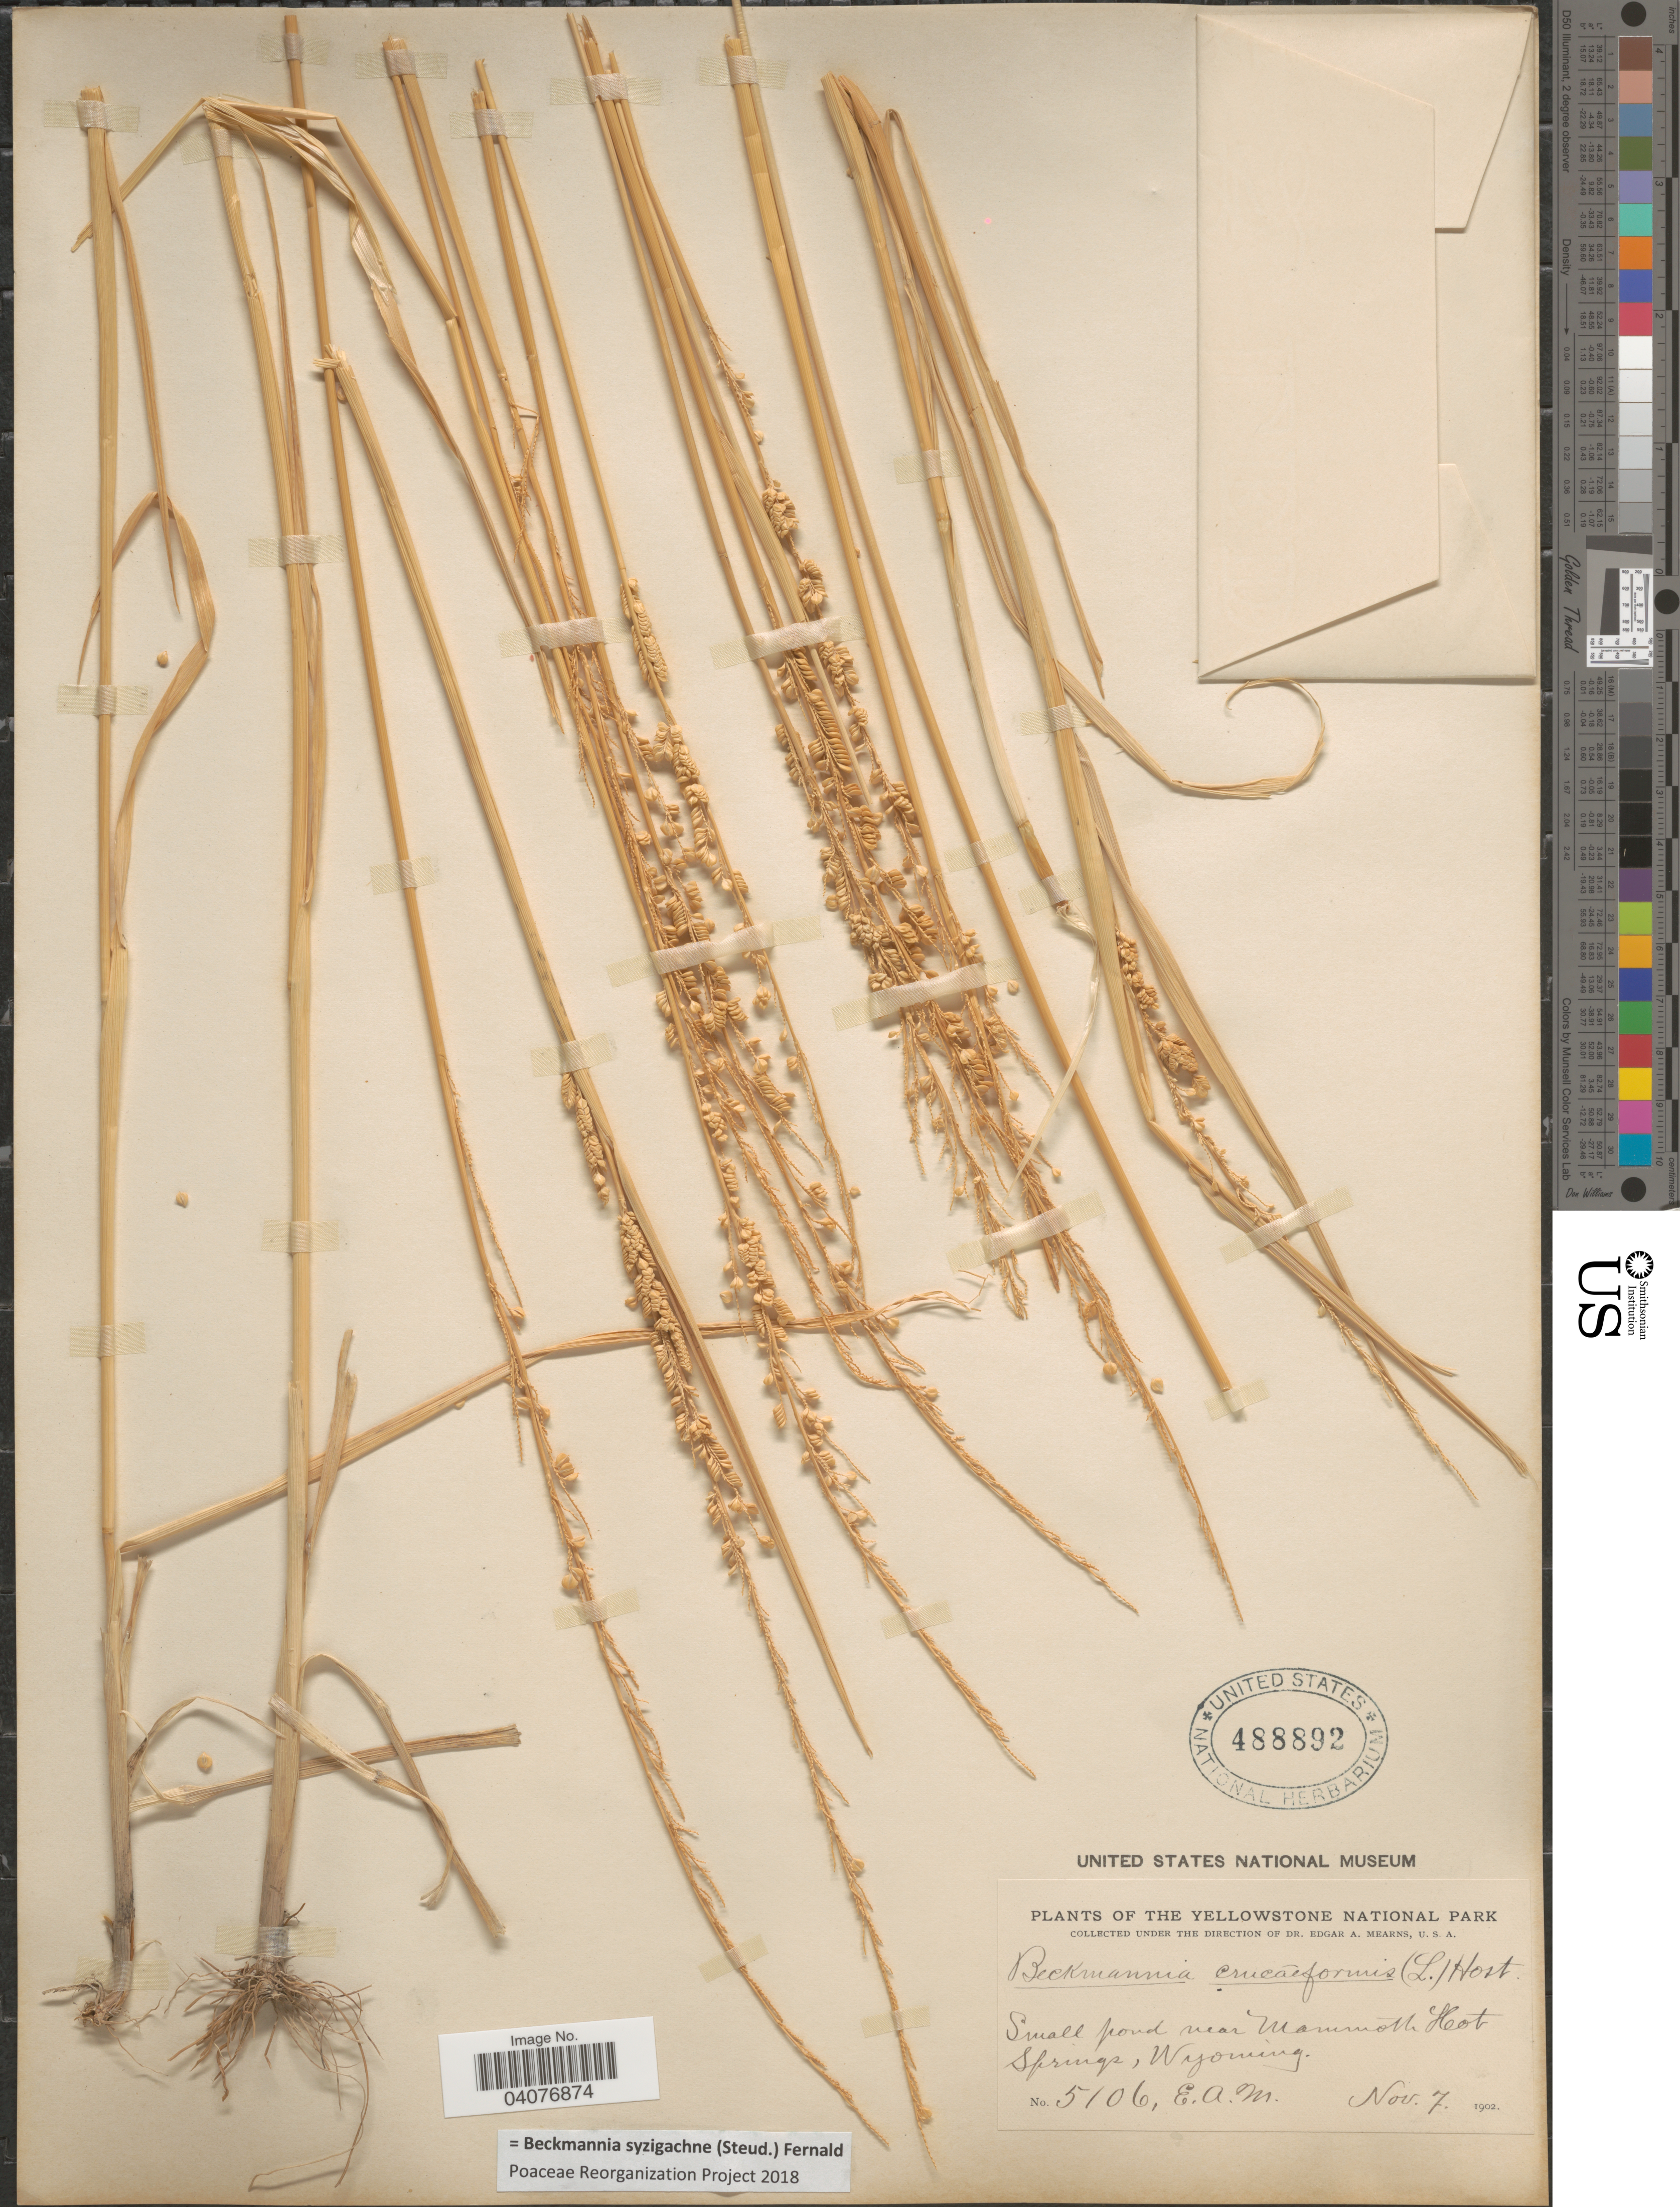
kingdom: Plantae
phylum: Tracheophyta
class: Liliopsida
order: Poales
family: Poaceae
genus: Beckmannia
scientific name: Beckmannia syzigachne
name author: (Steud.) Fernald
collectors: E. A. Mearns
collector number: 5106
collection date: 1902-11-07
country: United States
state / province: Wyoming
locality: Yellowstone National Park. Small pond near Mammoth Hot Springs.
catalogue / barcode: US 488892